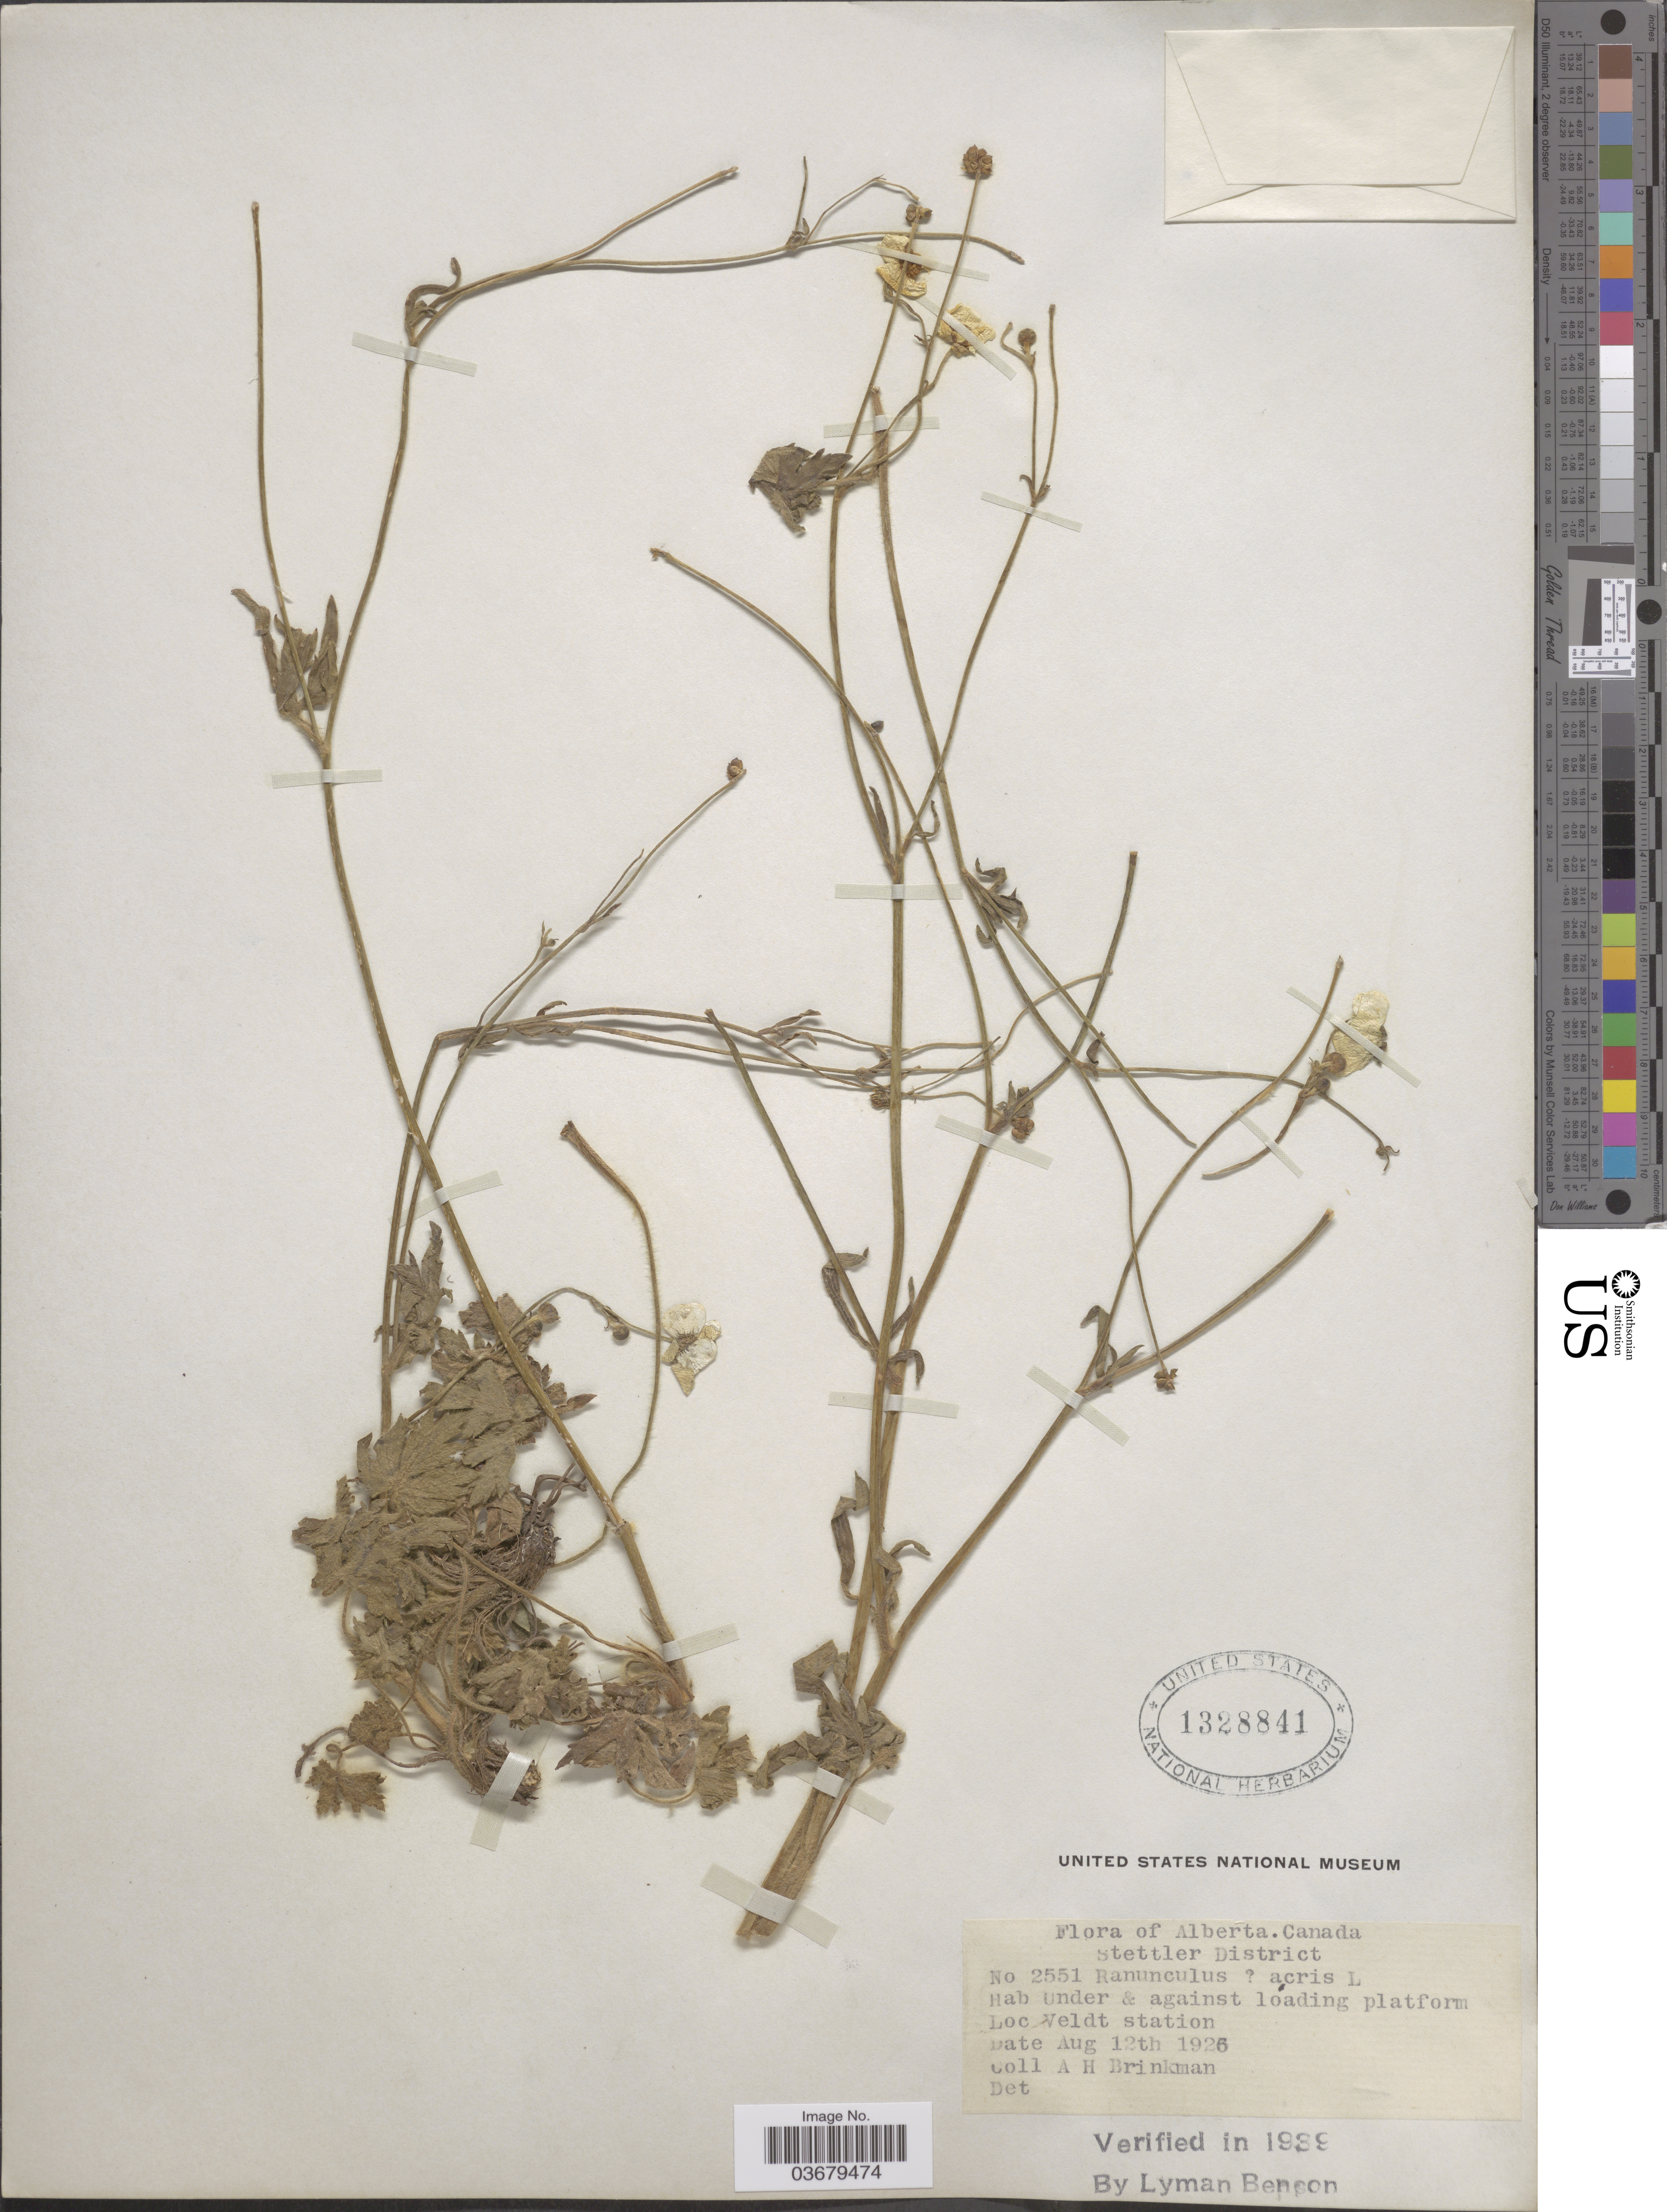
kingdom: Plantae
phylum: Tracheophyta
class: Magnoliopsida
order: Ranunculales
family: Ranunculaceae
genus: Ranunculus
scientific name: Ranunculus acris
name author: L.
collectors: A. Brinkman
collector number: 2551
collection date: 1926-08-12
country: Canada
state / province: Alberta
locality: Stettler District. Veldt station.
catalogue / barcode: US 1328841